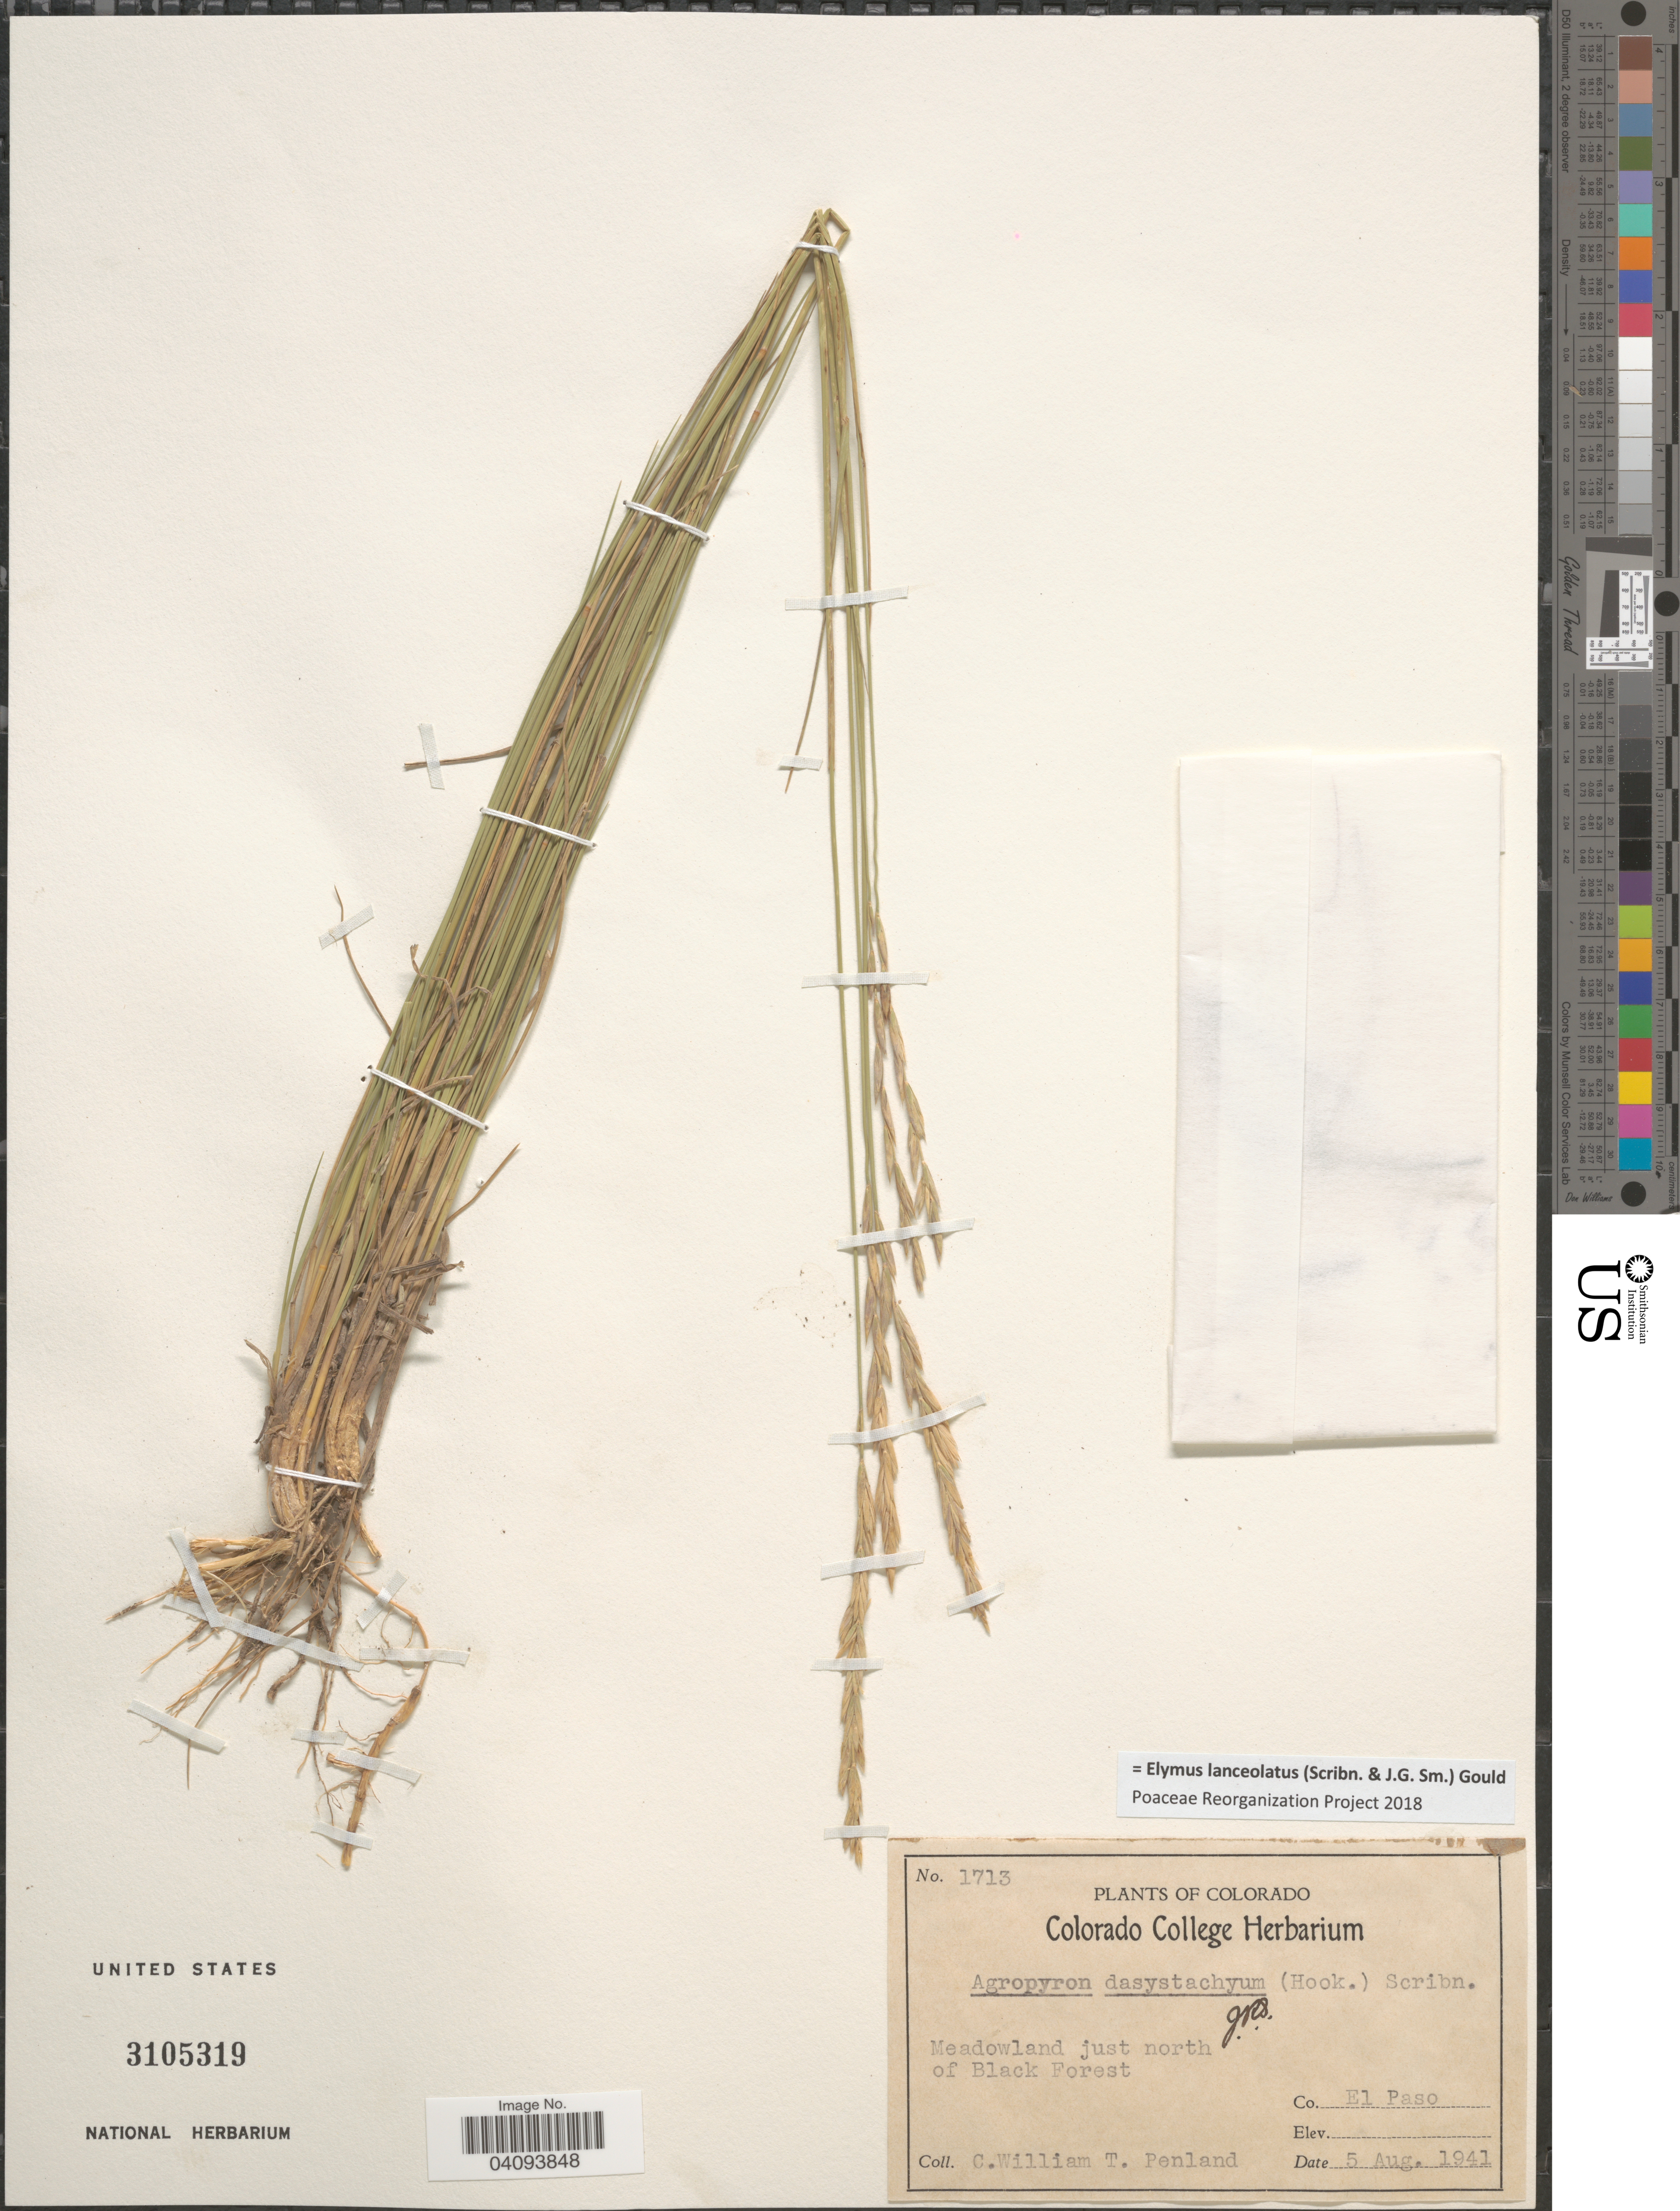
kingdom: Plantae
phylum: Tracheophyta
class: Liliopsida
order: Poales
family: Poaceae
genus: Elymus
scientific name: Elymus lanceolatus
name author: (Scribn. & J.G. Sm.) Gould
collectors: C. William & T. Penland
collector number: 1713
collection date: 1941-08-05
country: United States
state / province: Colorado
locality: Meadowland just north of Black Forest. Co. El Paso.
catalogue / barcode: US 3105319